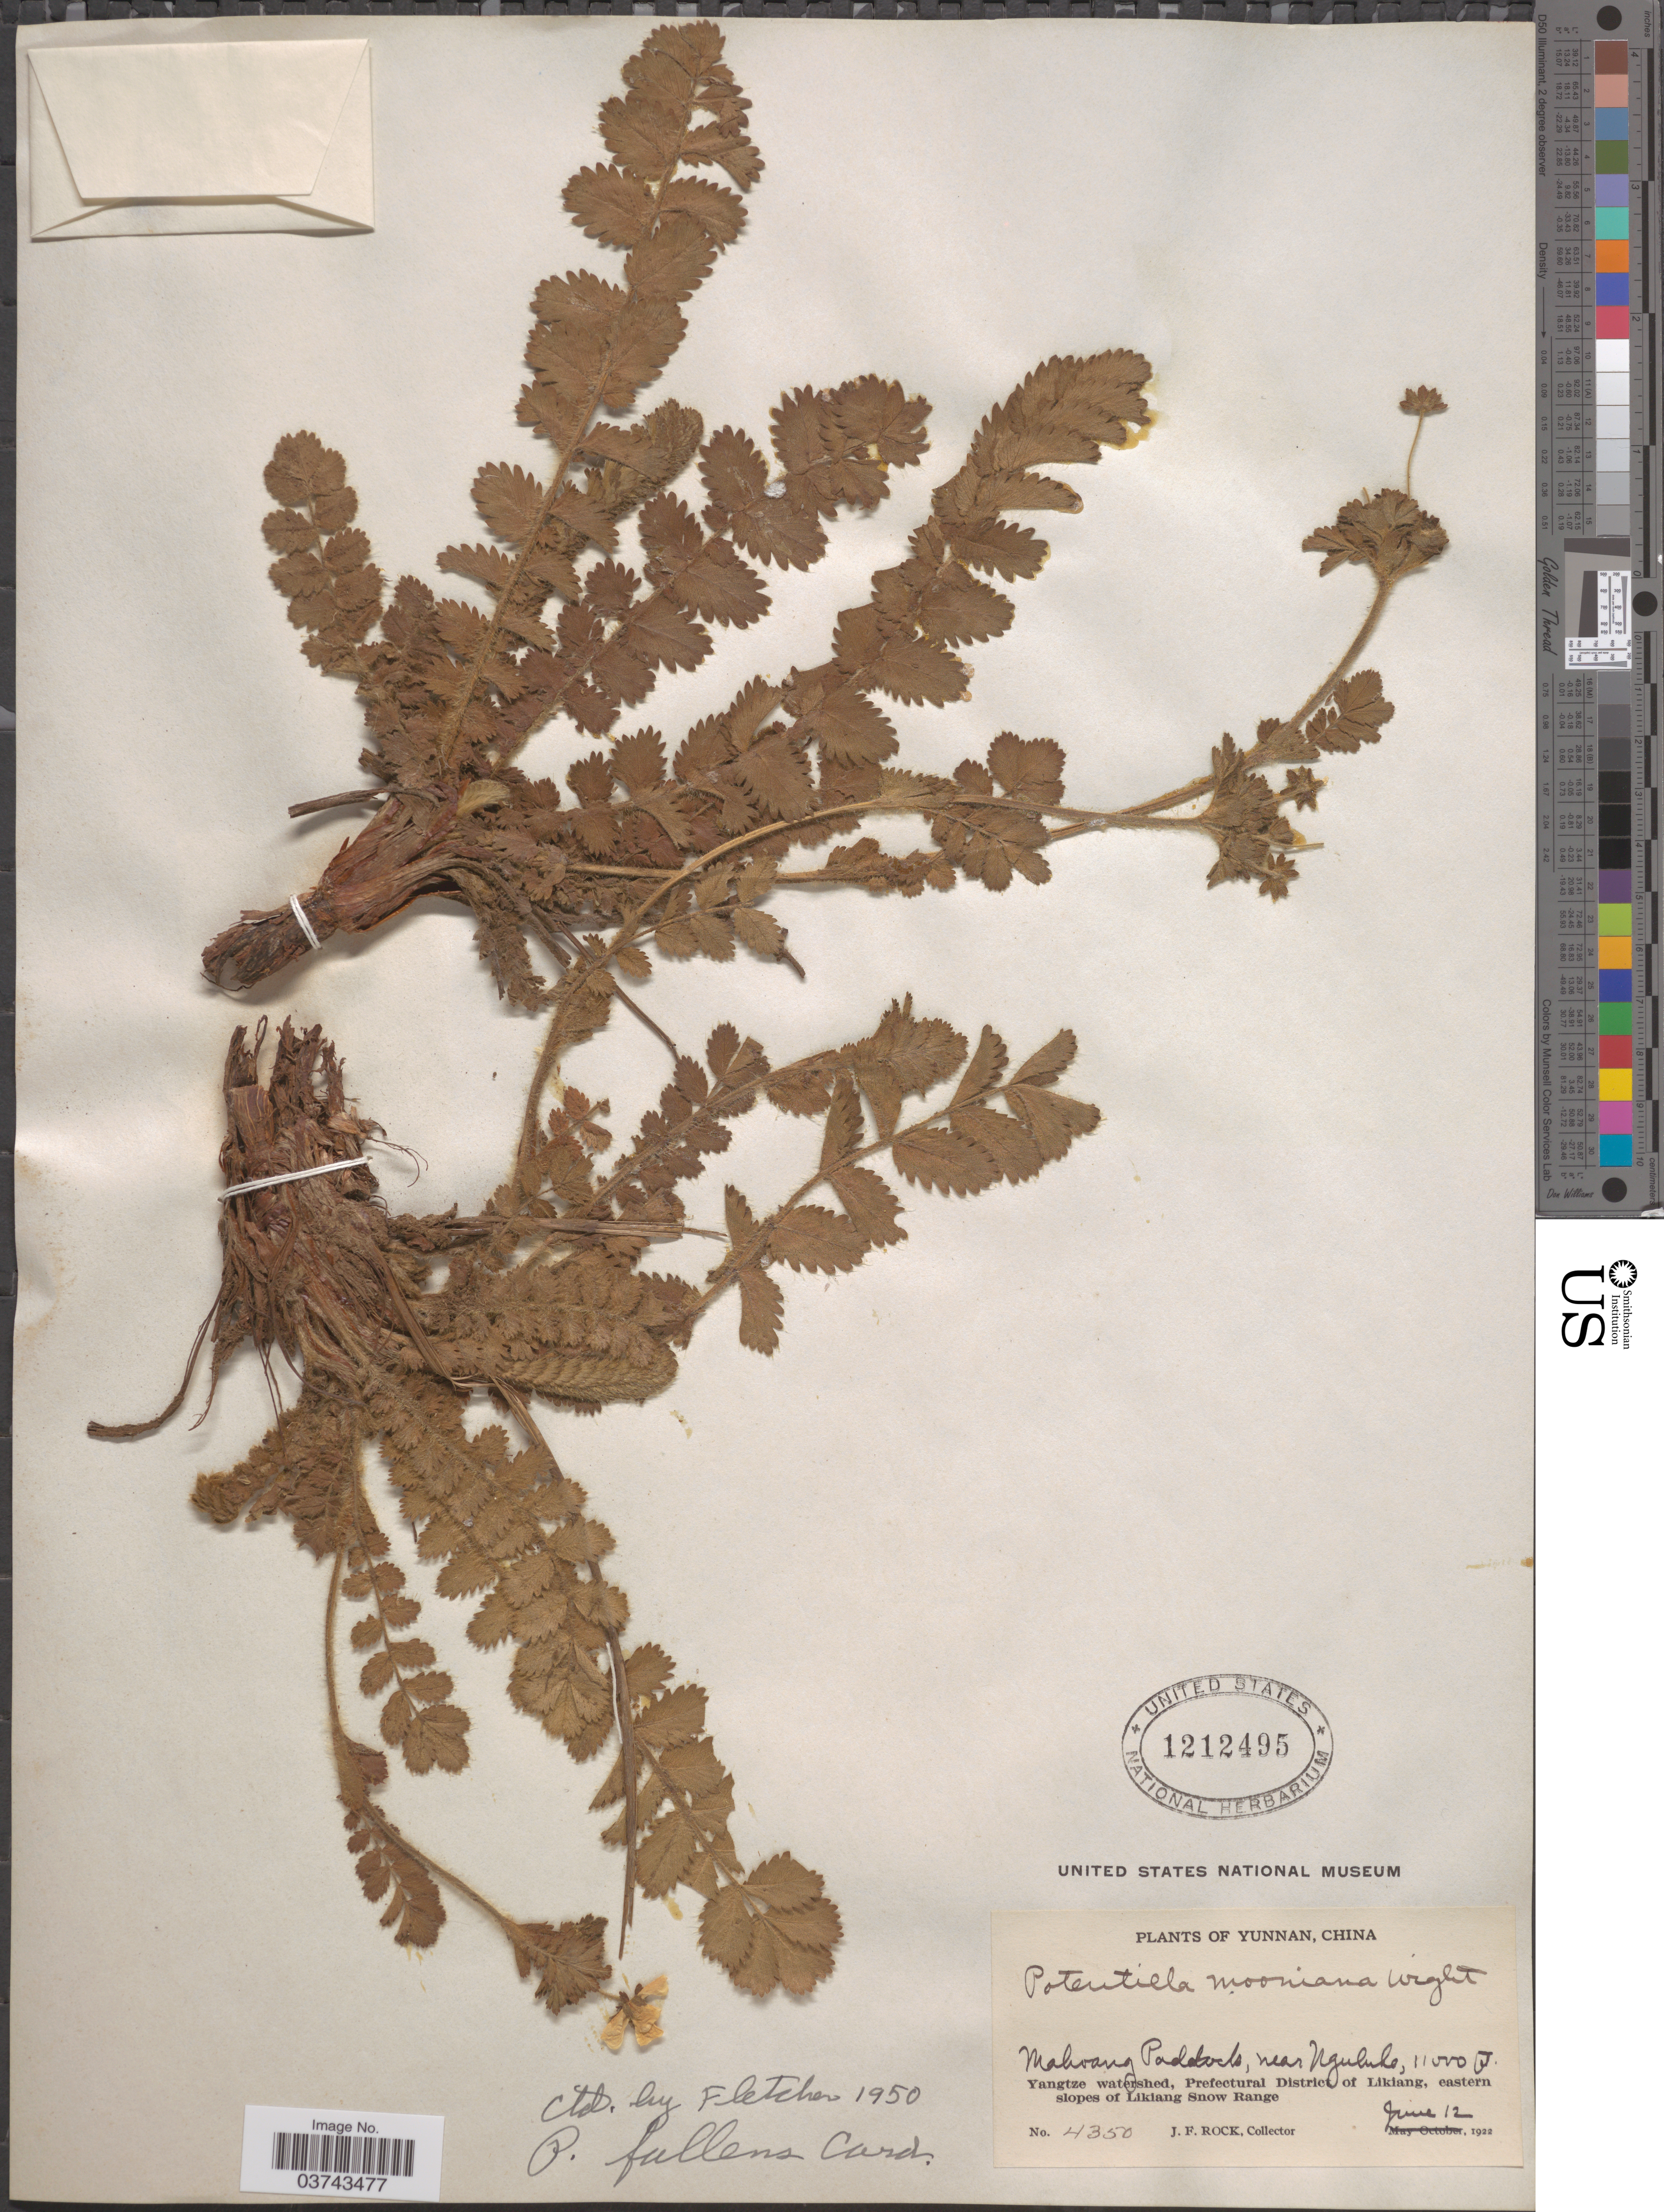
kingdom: Plantae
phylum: Tracheophyta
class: Magnoliopsida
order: Rosales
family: Rosaceae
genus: Potentilla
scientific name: Potentilla fallens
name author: Cardot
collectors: J. Rock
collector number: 4350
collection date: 1922-06-12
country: China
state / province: Yunnan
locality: Mahoang Paddock, near Nguluke. Yangtze watershed, Prefectural District of Likiang, eastern slopes of Likiang Snow Range.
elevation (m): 3353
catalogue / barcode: US 1212495